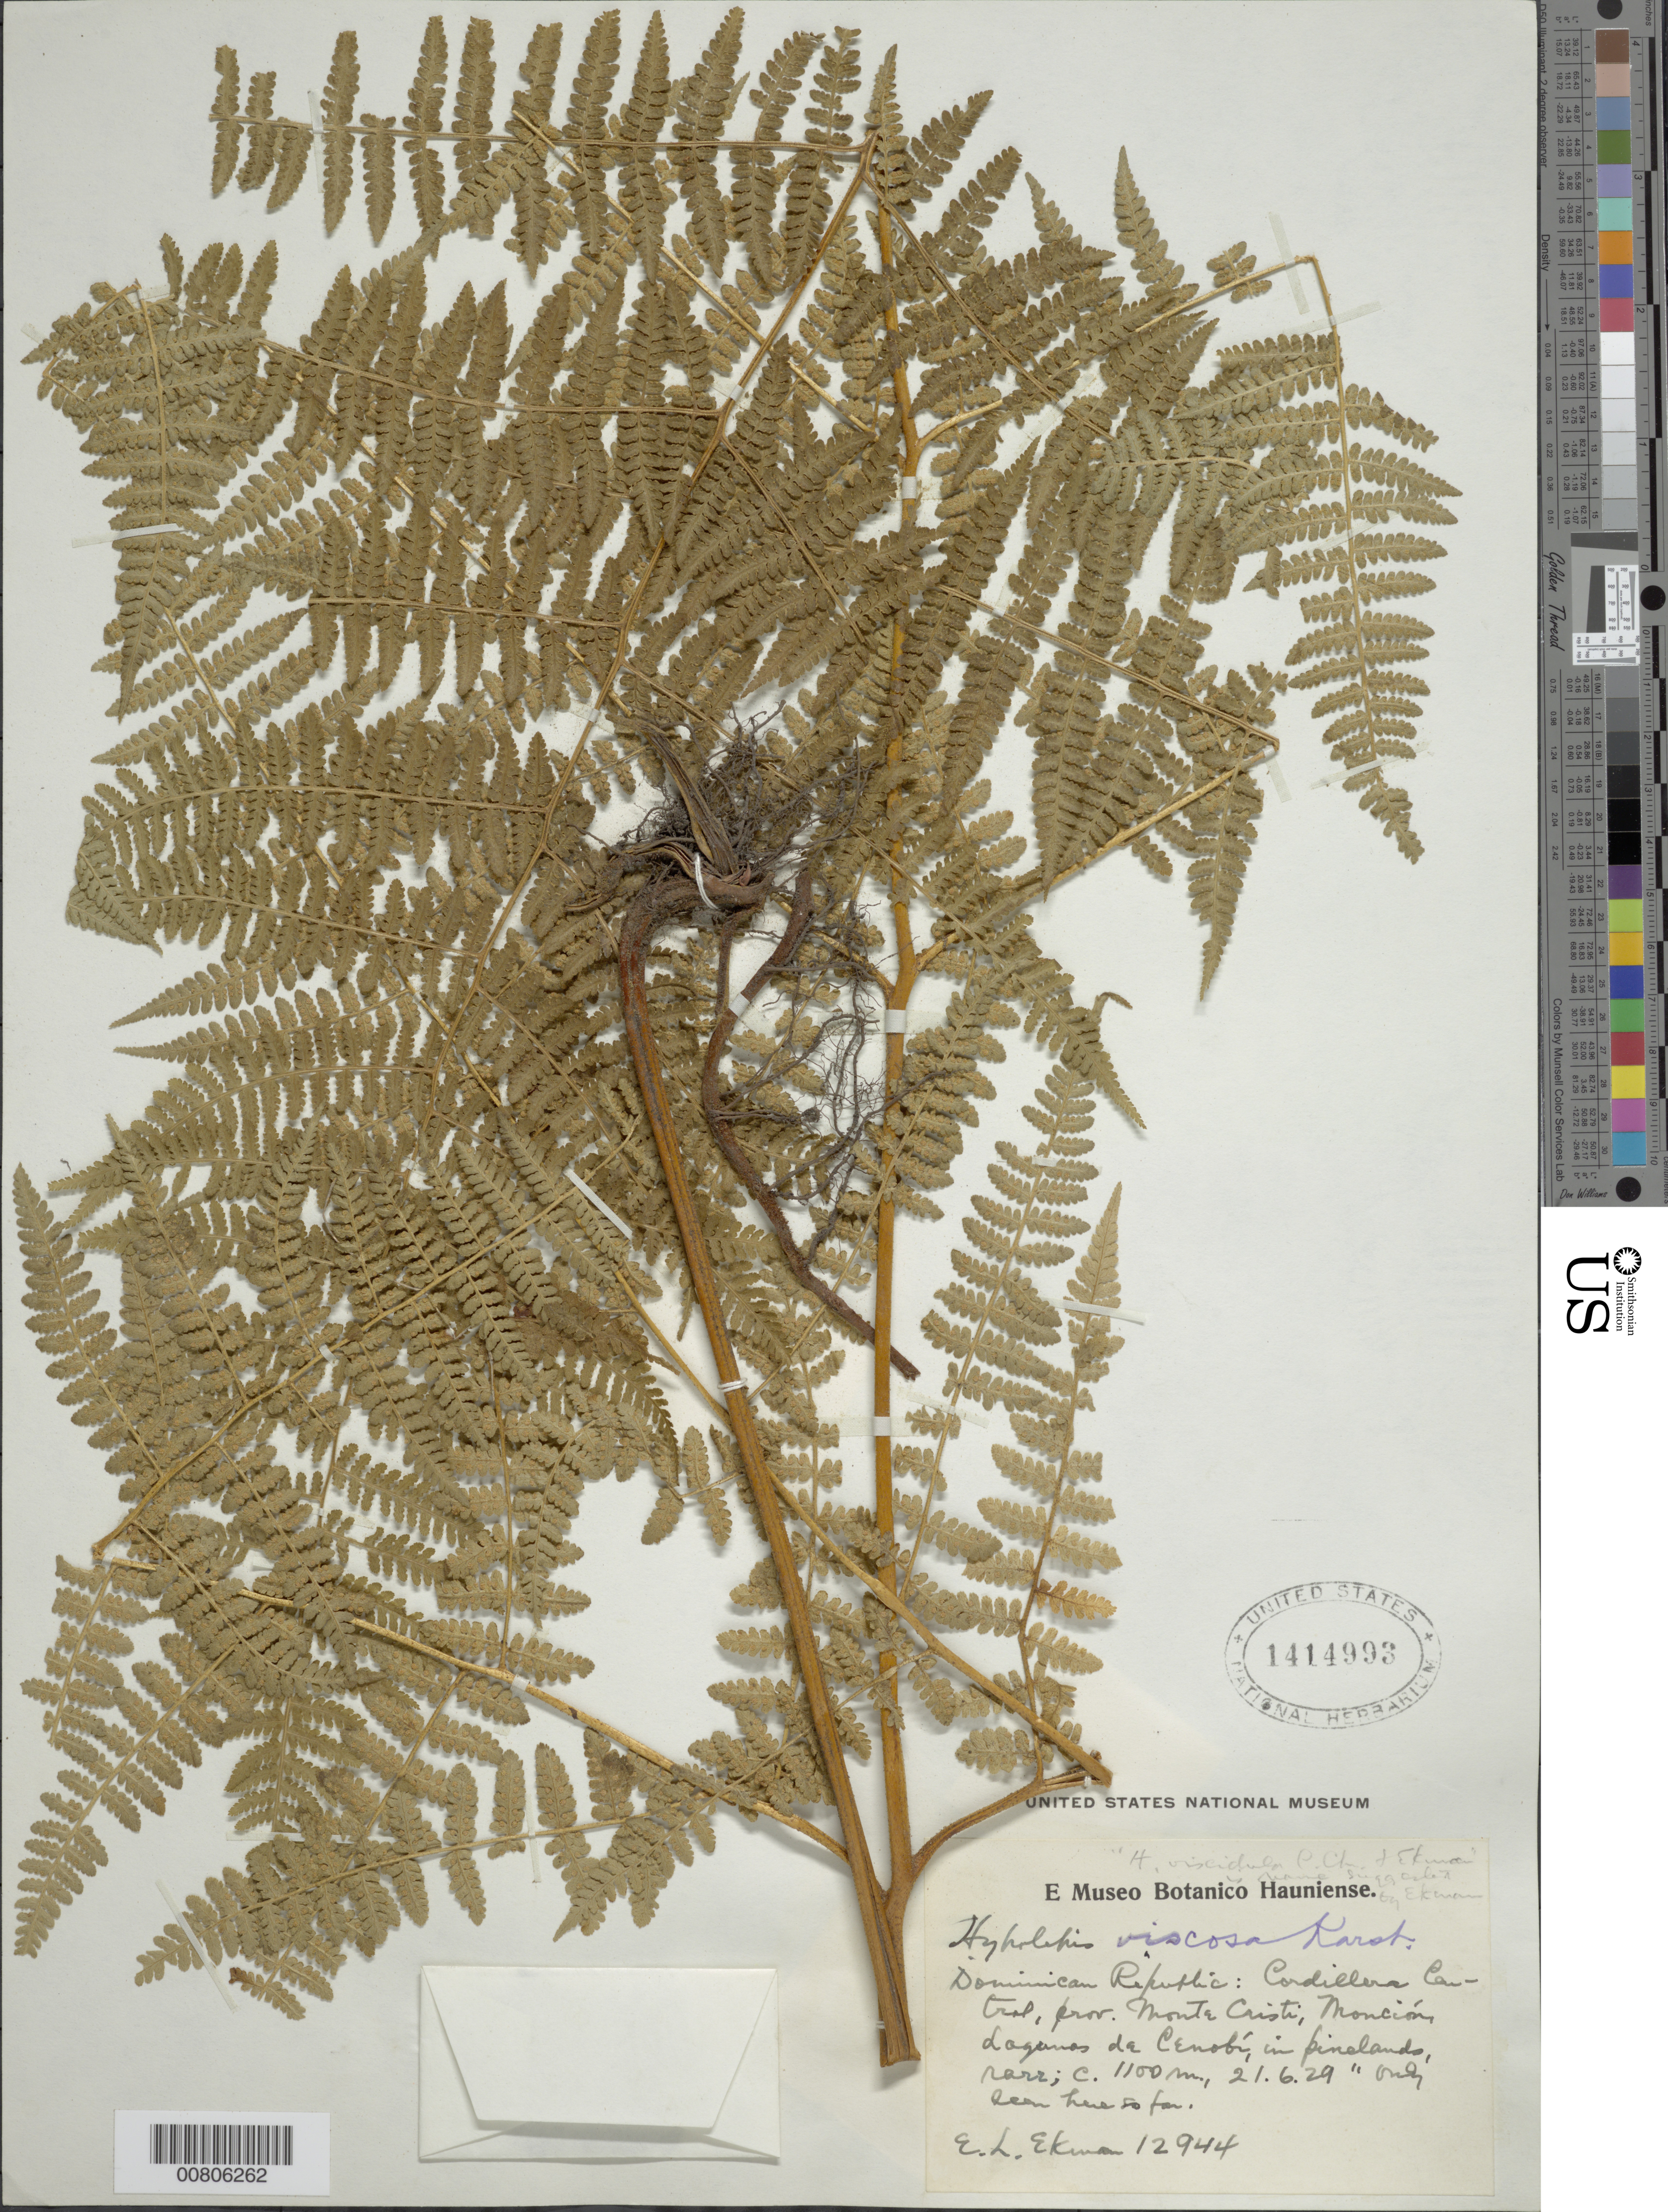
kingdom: Plantae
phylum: Tracheophyta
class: Polypodiopsida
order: Polypodiales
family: Dennstaedtiaceae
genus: Hypolepis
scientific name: Hypolepis viscosa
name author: H. Karst.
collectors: E. L. Ekman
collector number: H 12944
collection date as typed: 21 Jun 1929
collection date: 1929-06-21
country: Dominican Republic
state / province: Monte Cristi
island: Hispaniola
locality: Cordillera Central, Monción, Lagunas de Cenobí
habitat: Pinelands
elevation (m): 1100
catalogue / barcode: US 1414993